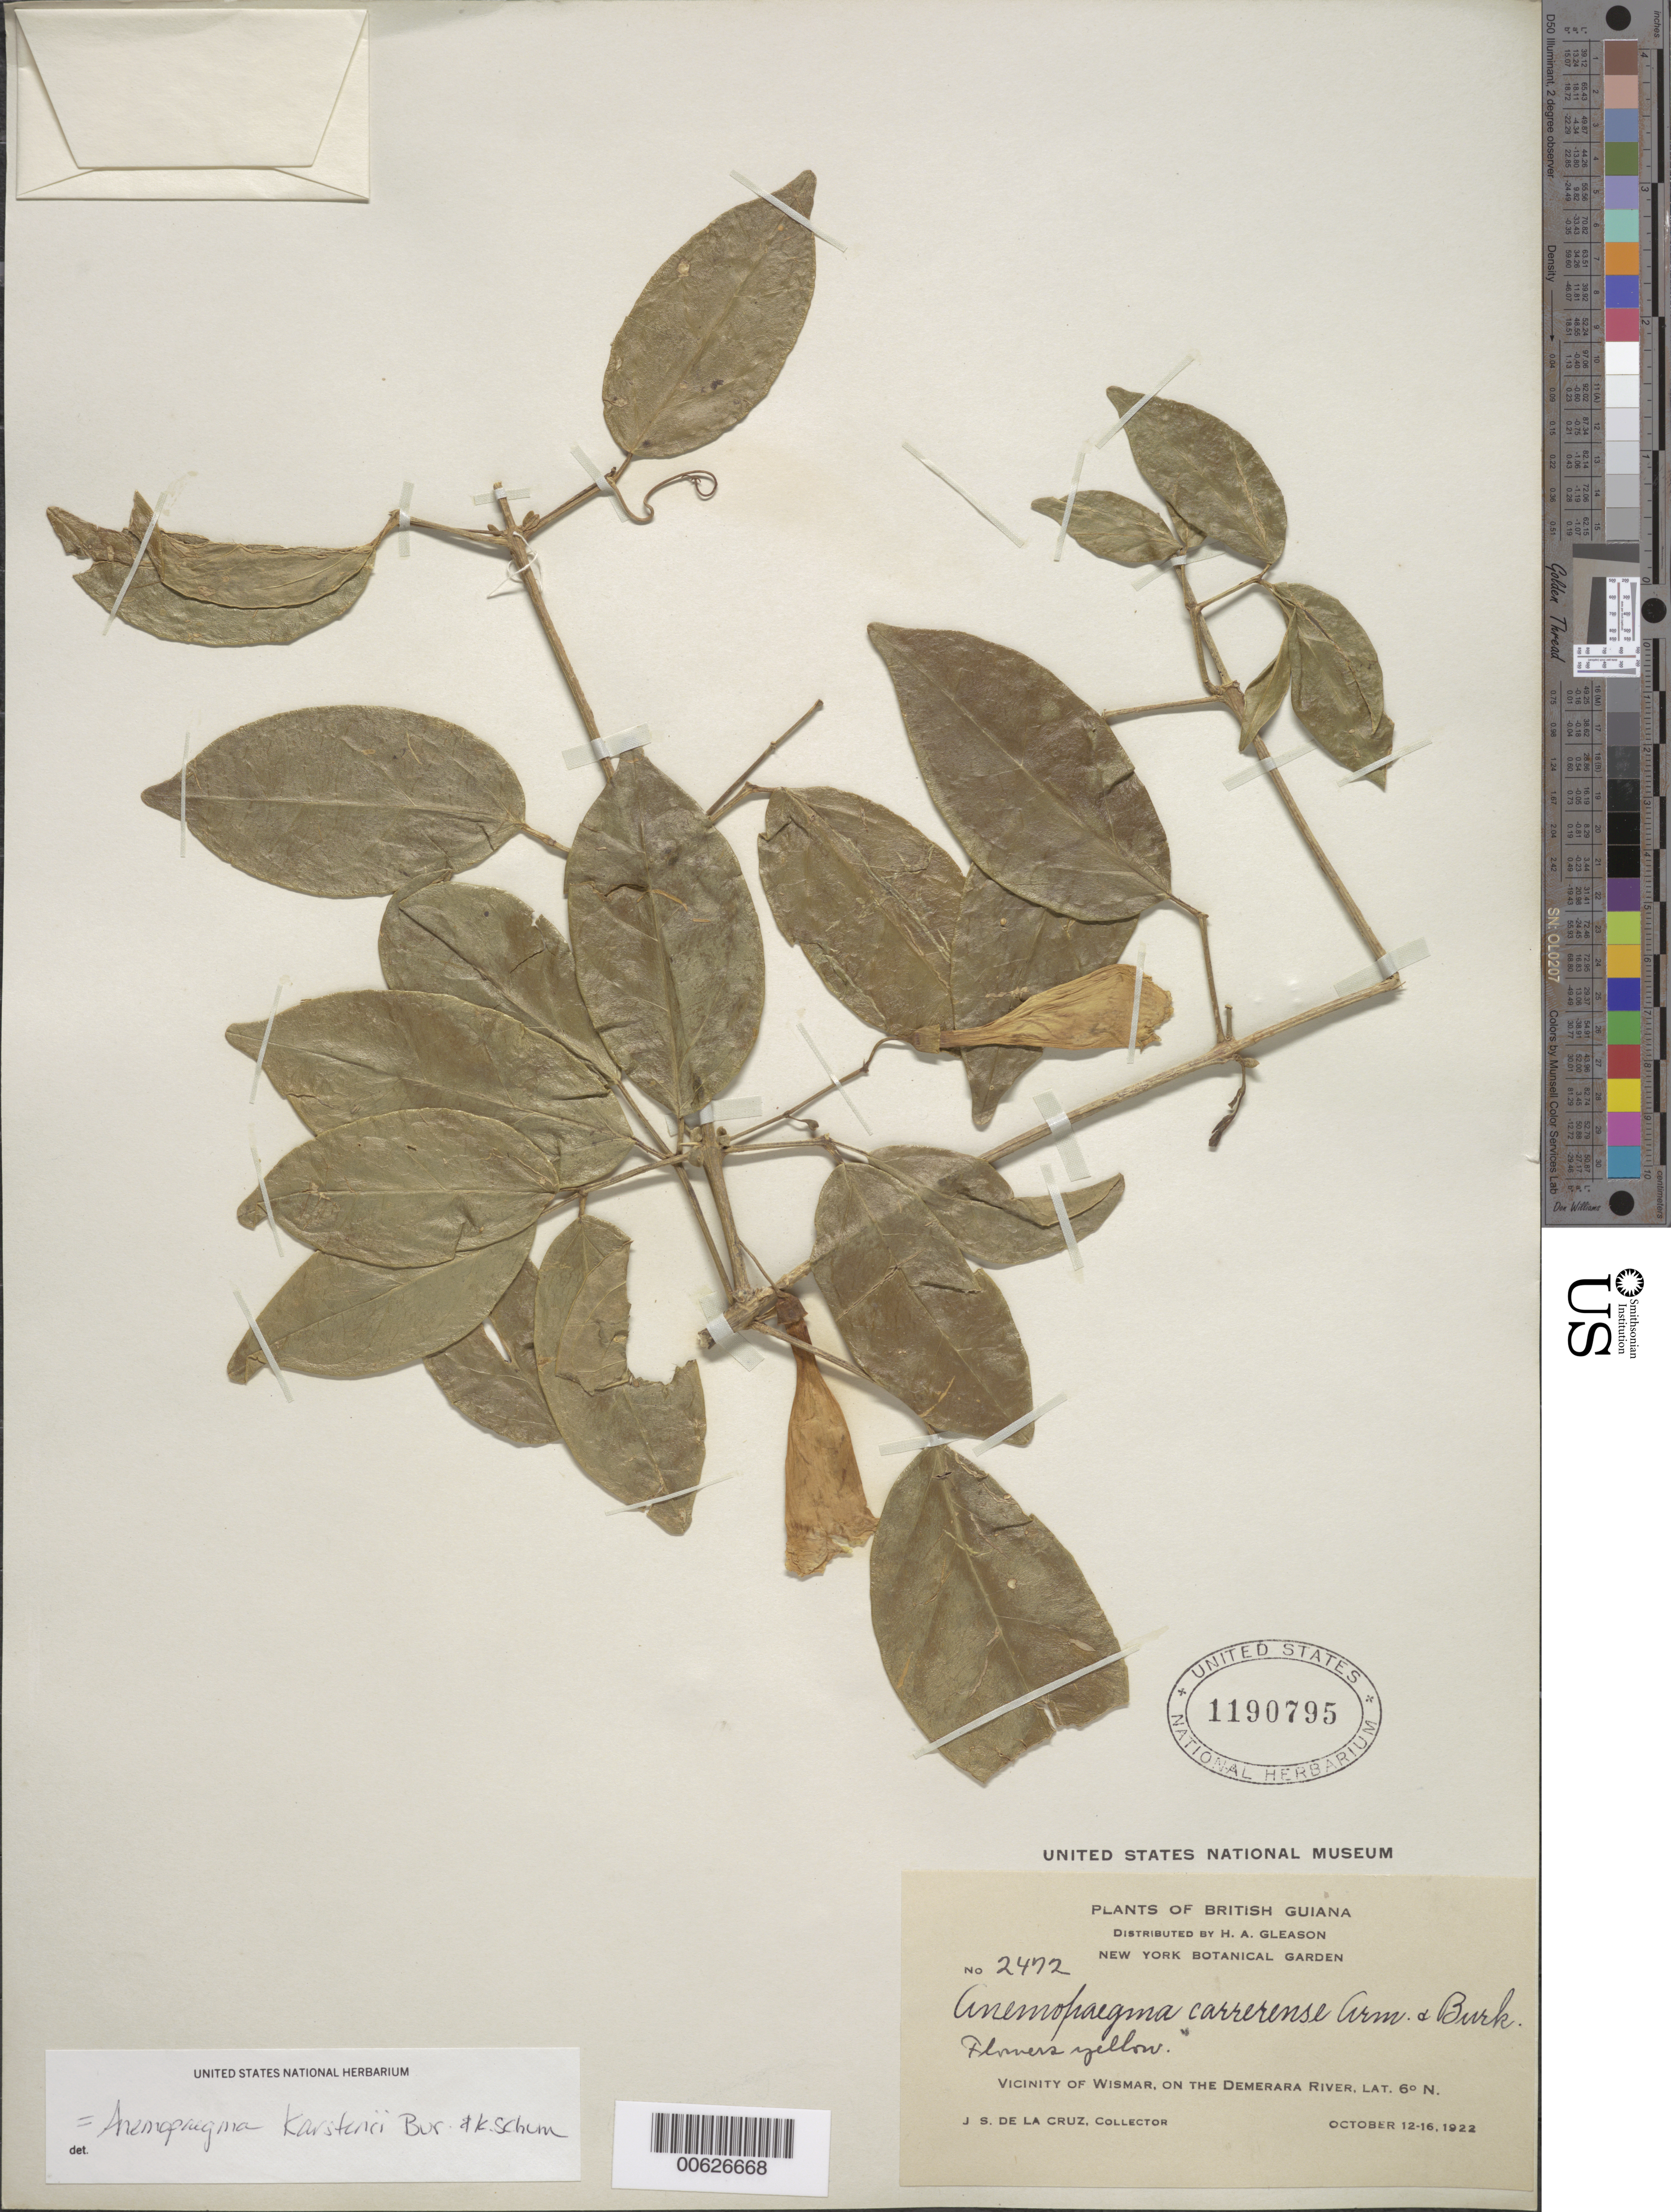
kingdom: Plantae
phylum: Tracheophyta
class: Magnoliopsida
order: Lamiales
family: Bignoniaceae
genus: Anemopaegma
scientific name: Anemopaegma karstenii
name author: Bureau & K. Schum.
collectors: J. S. de la Cruz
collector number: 2472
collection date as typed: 12-Oct-22 to 16-Oct-22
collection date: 1922-10-12/1922-10-16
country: Guyana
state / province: U. Demerara-Berbice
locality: Wismar vic., on the Demerara River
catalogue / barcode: US 1190795